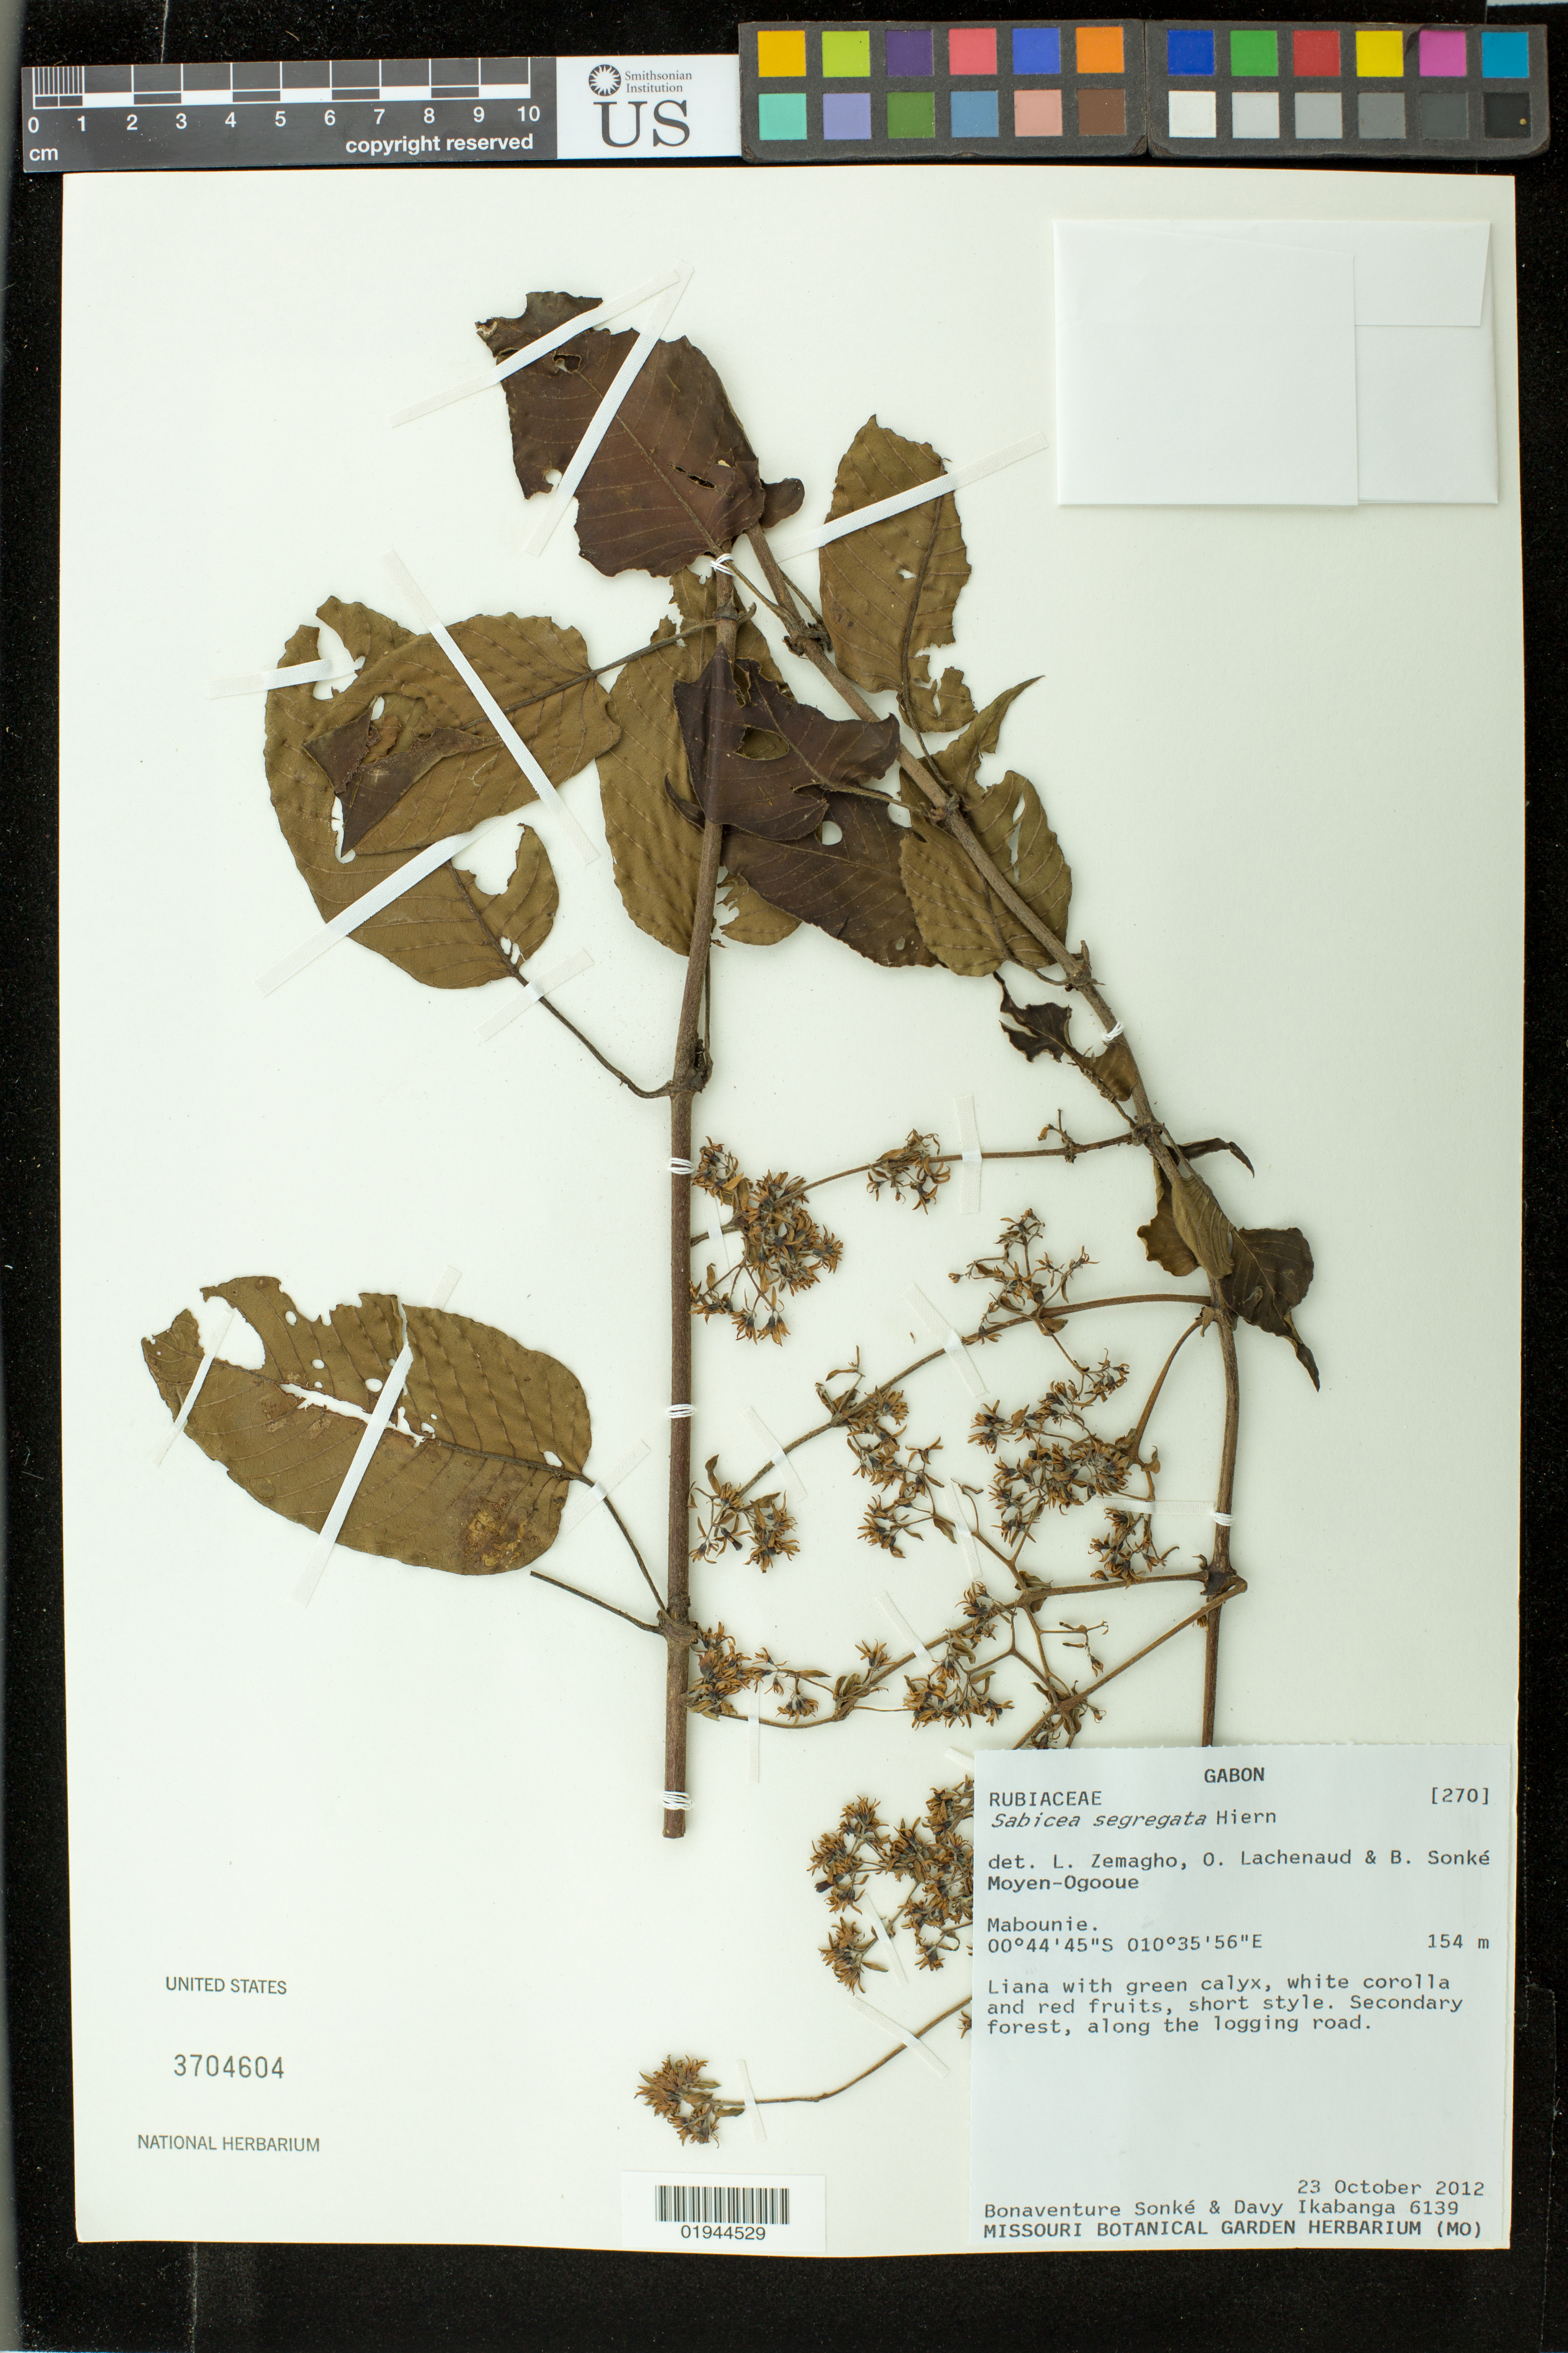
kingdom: Plantae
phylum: Tracheophyta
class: Magnoliopsida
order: Gentianales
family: Rubiaceae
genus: Sabicea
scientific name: Sabicea segregata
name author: Hiern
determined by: Zemagho, Lise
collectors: B. Sonke & D. Ikabanga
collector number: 6139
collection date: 2012-10-23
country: Gabon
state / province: Moyen-Ogooué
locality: Mabounié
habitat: secondary forest, along the logging road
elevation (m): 154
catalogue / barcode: US 3704604